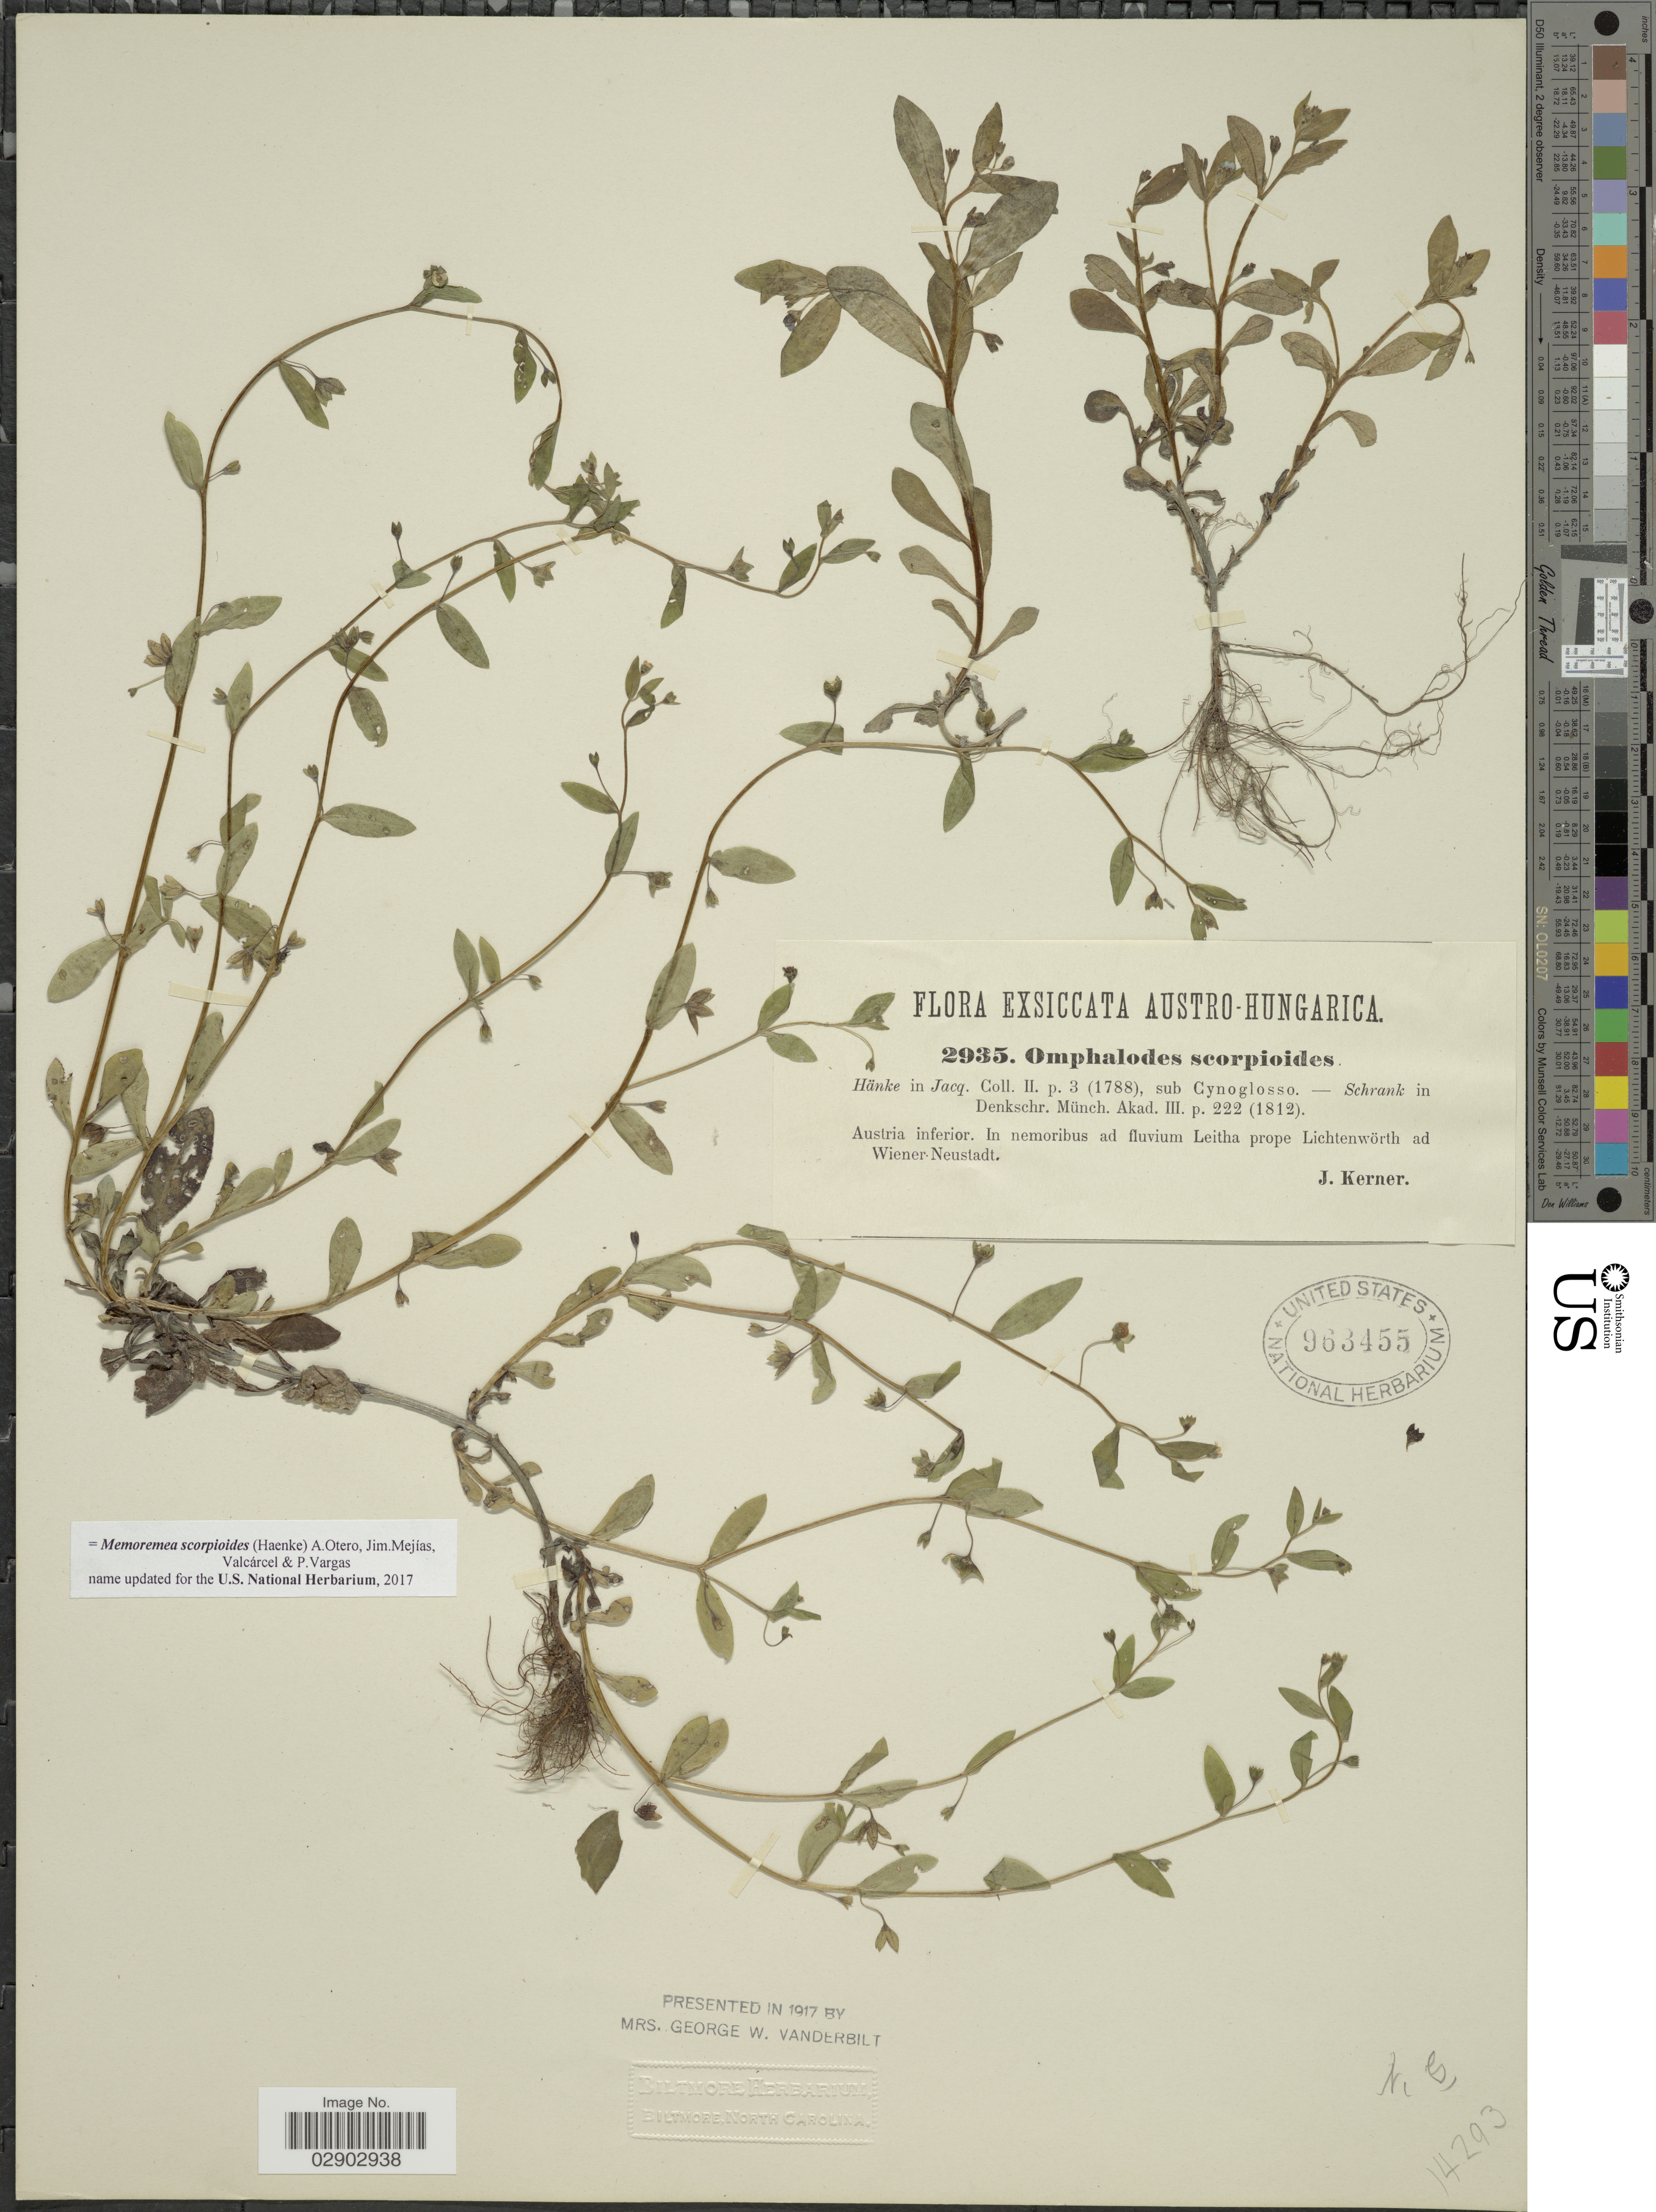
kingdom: Plantae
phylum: Tracheophyta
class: Magnoliopsida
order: Boraginales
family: Boraginaceae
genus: Memoremea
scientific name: Memoremea scorpioides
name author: (Haenke) A.Otero et al.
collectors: J. Kerner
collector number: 2935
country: Austria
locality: Austria inferior. In nemoribus ad fluvium Leitha prope Lichtenwörth ad Wiener Neustadt.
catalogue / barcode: US 963455